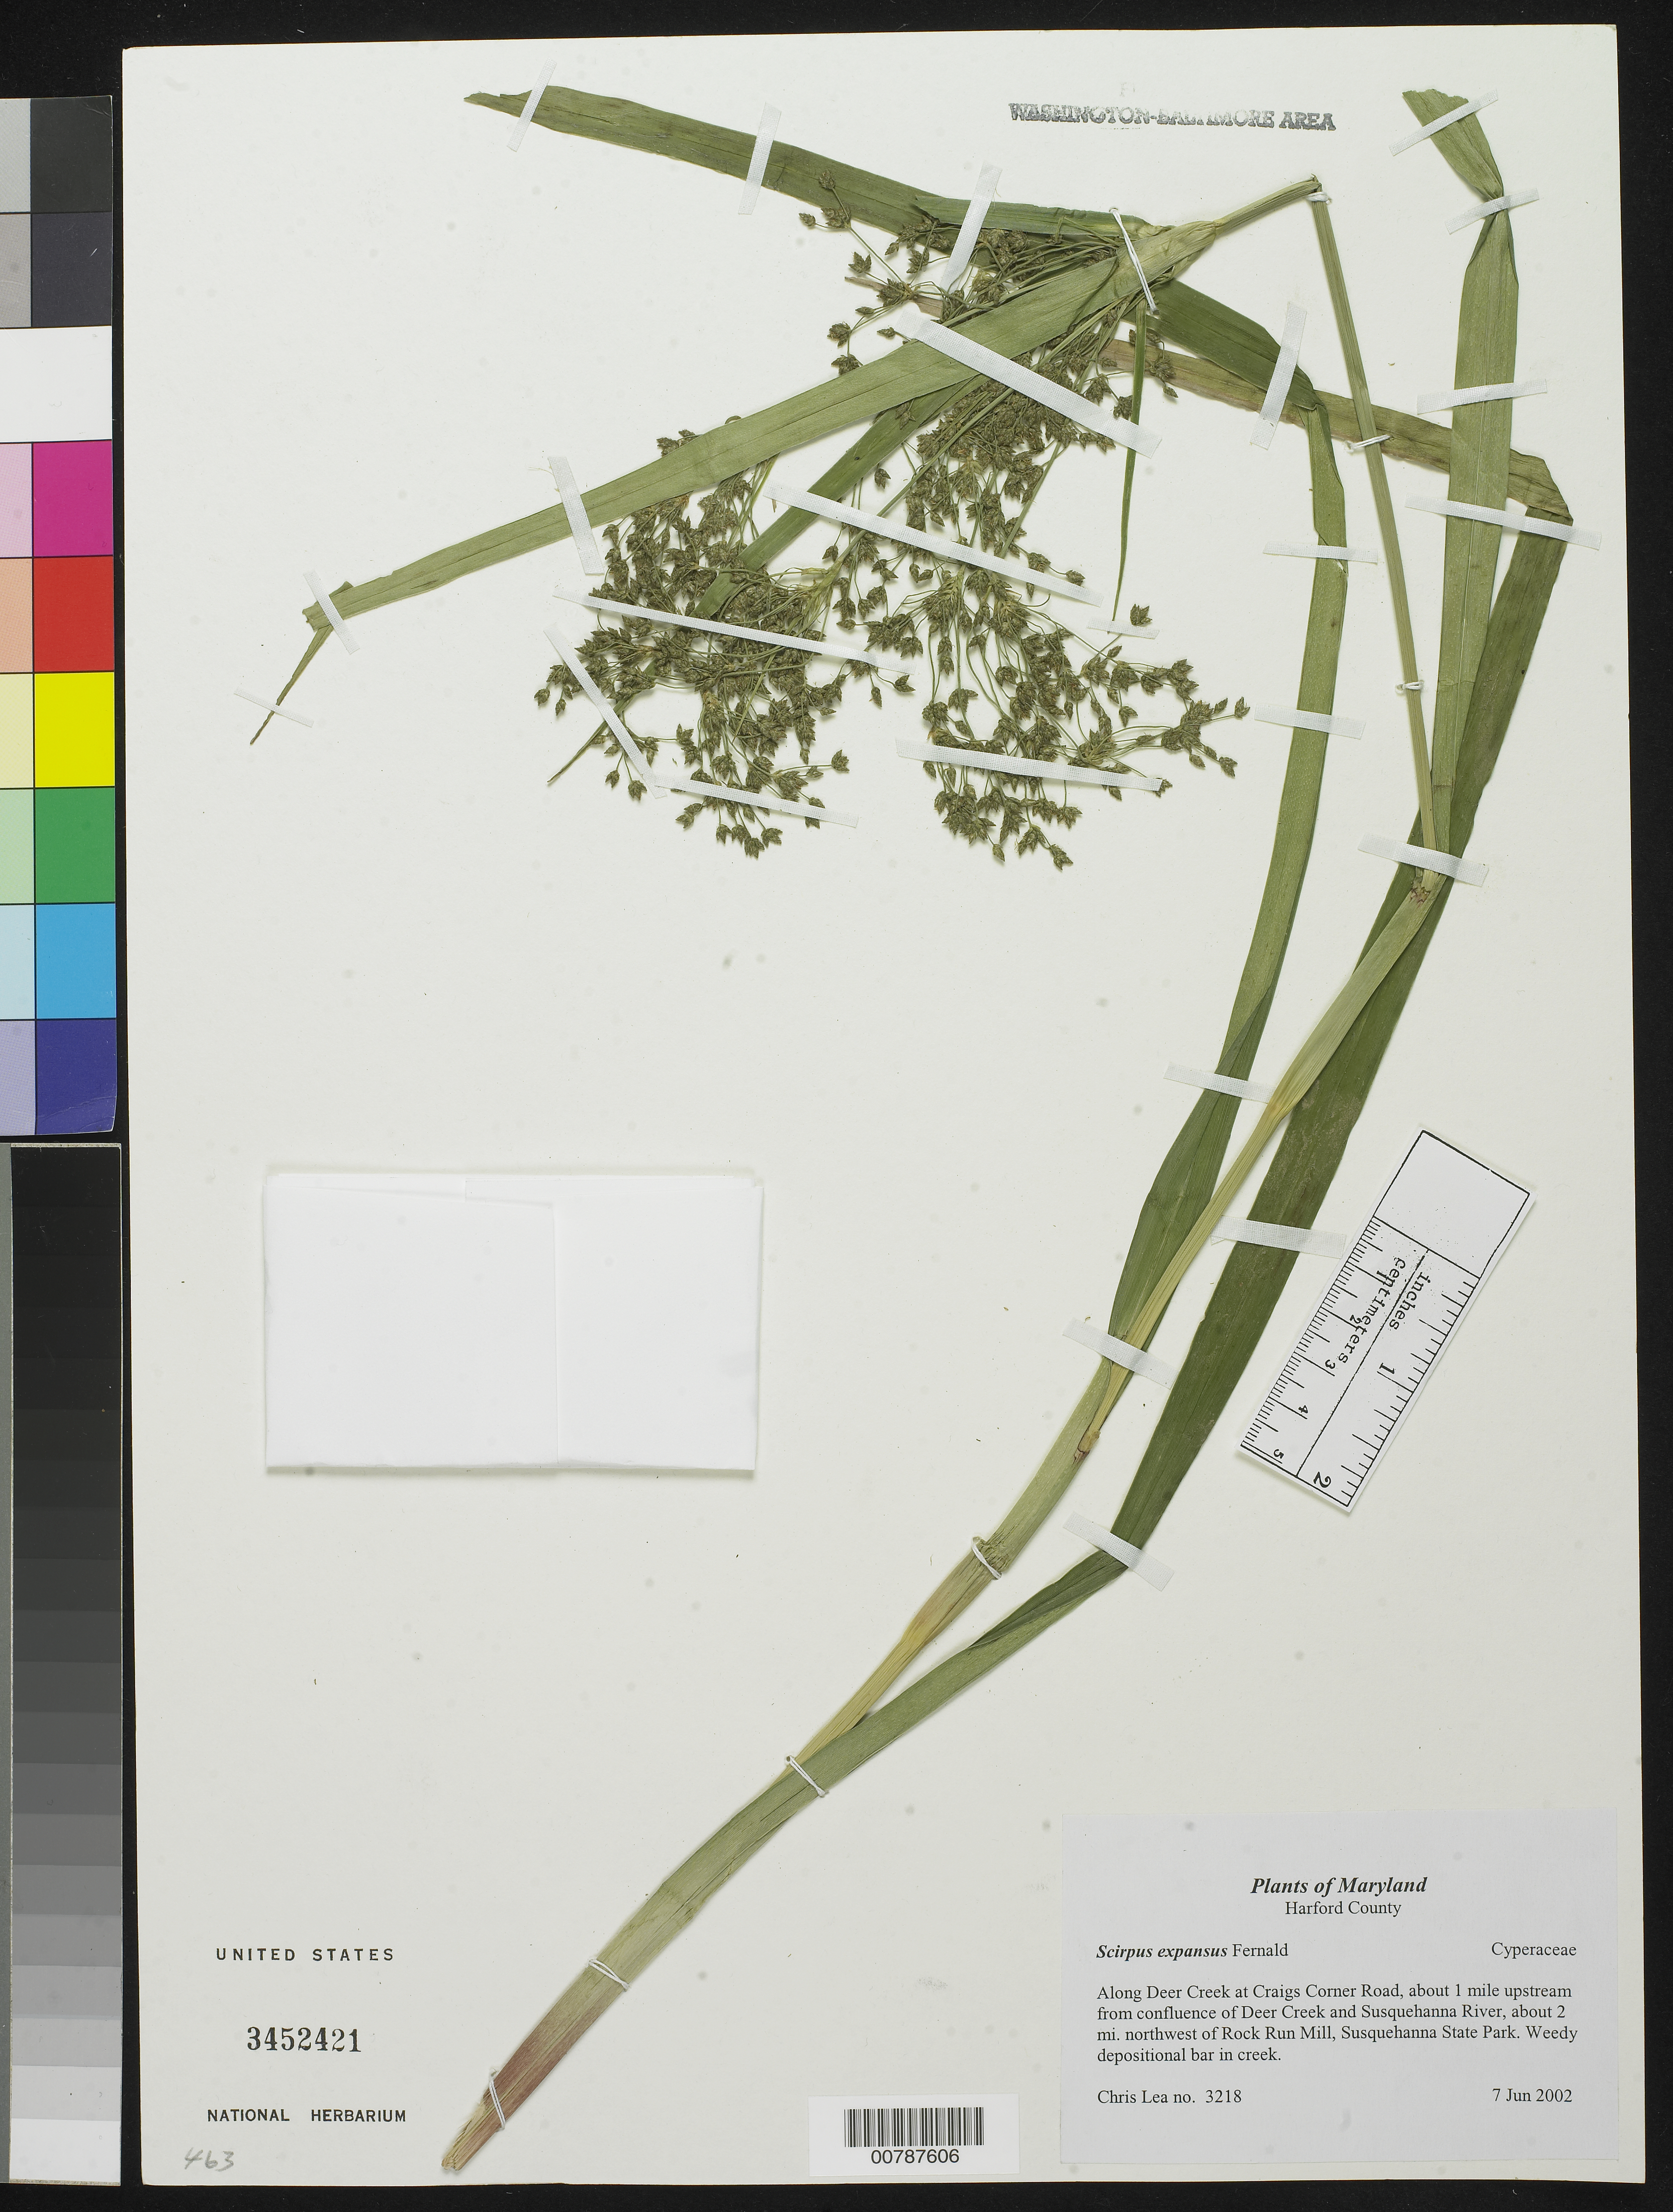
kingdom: Plantae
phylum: Tracheophyta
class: Liliopsida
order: Poales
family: Cyperaceae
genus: Scirpus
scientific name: Scirpus expansus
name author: Fernald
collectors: C. Lea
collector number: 3218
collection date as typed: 07 Jun 2002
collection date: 2002-06-07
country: United States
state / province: Maryland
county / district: Harford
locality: Along small tributary of Deer Creek along Craigs Corner Road, about 1 mile upstream from confluence of Deer Creek and Susquehanna River, about 2 mi. northwest of Rock Run Mill, Susquehanna State Park.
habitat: Weedy depositional bar in creek.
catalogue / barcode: US 3452421